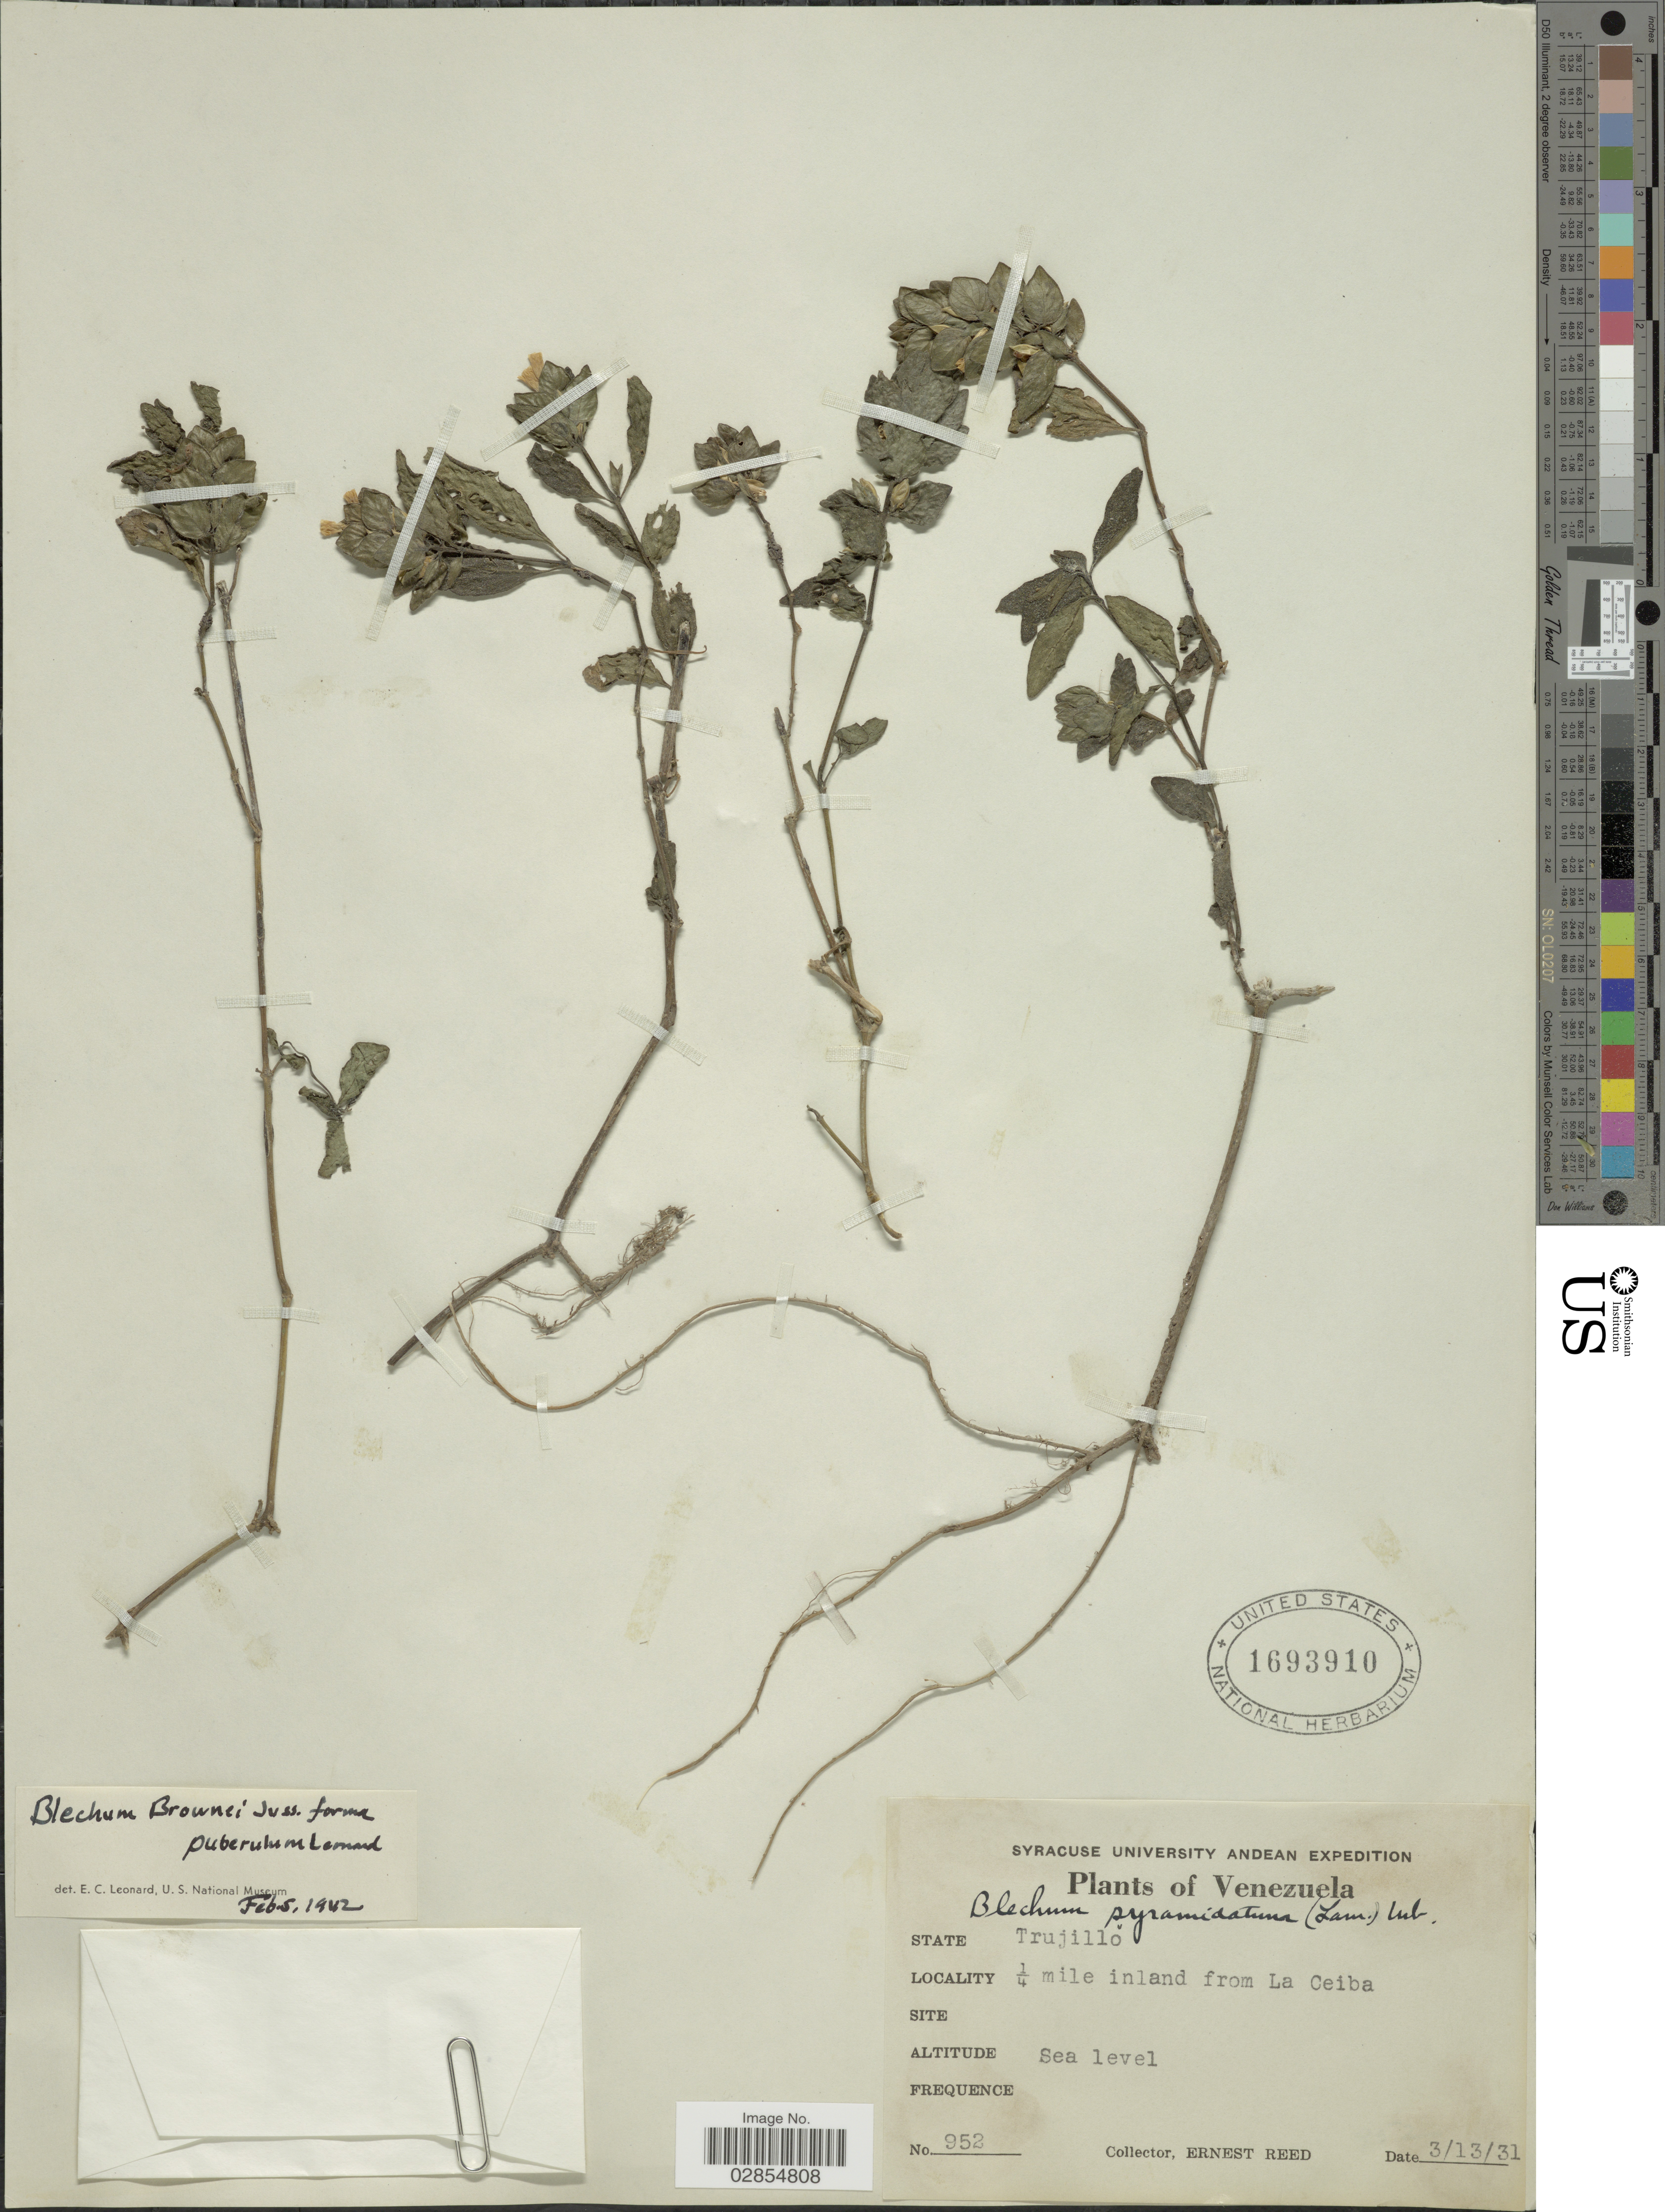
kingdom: Plantae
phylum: Tracheophyta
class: Magnoliopsida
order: Lamiales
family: Acanthaceae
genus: Blechum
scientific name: Blechum pyramidatum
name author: (Lam.) Urb.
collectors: E. Reed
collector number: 952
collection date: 1931-03-13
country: Venezuela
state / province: Trujillo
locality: State Trujillo. ¼ mile inland from La Ceiba.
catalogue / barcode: US 1693910